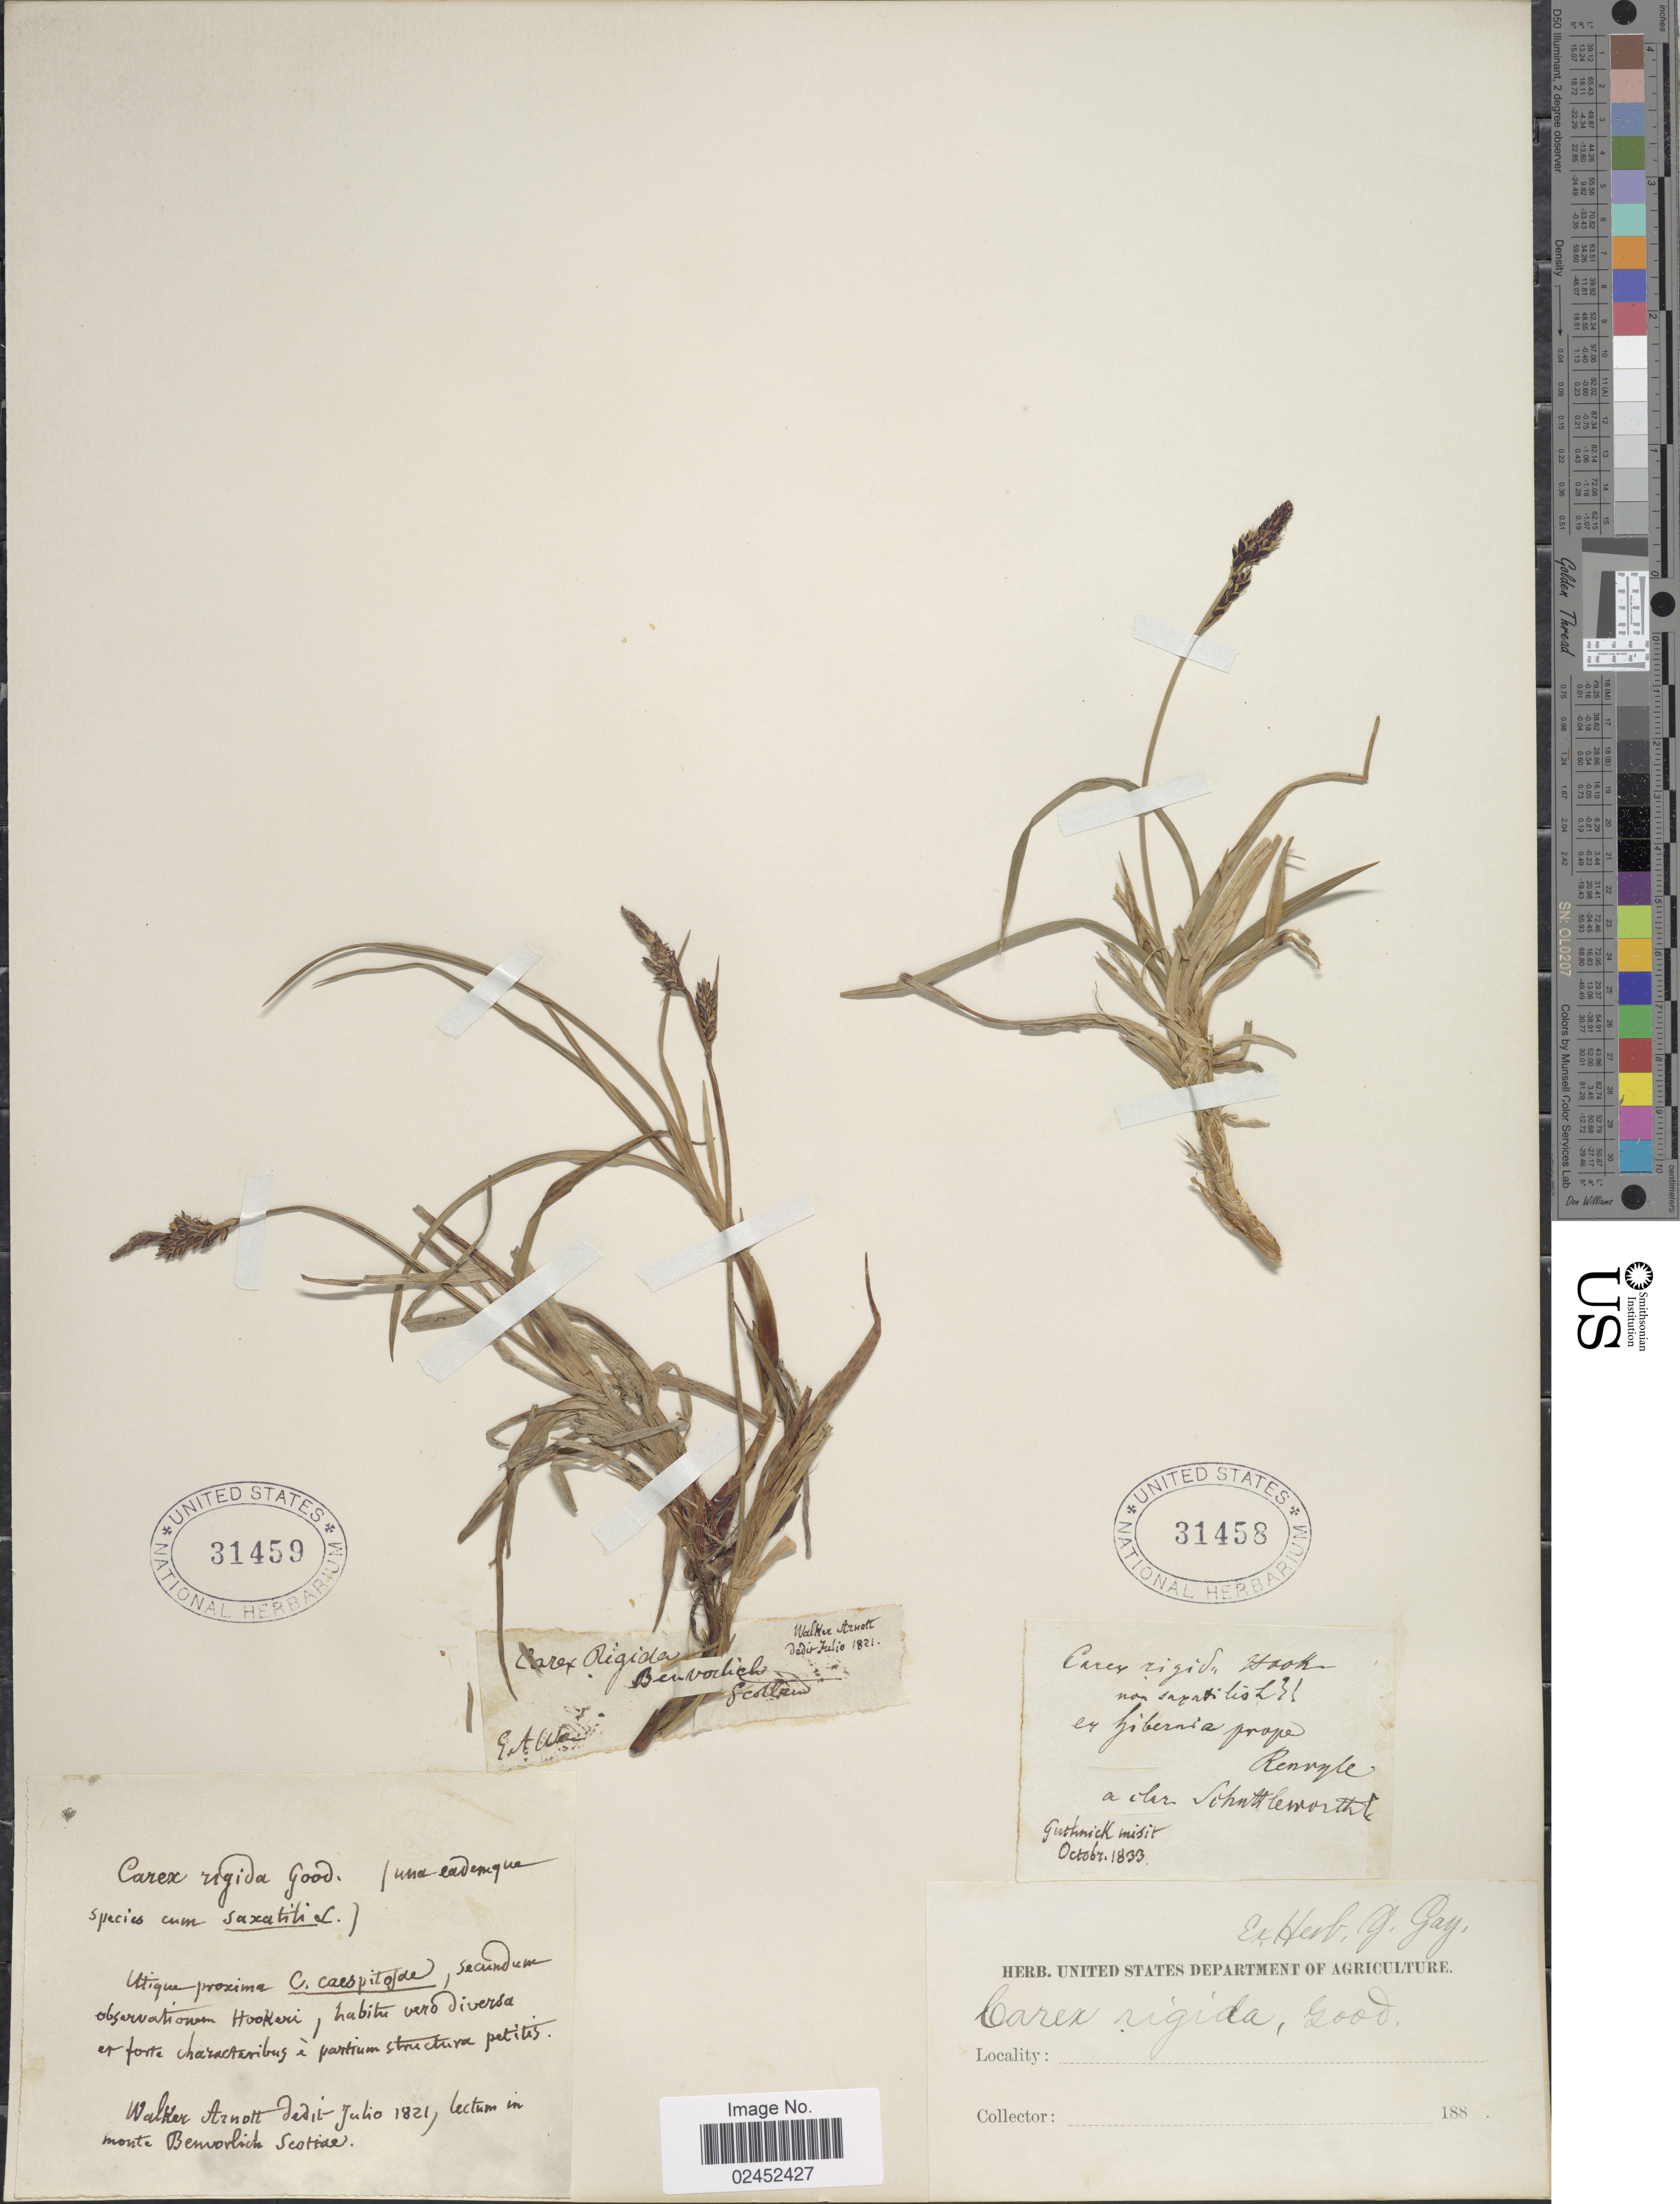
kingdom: Plantae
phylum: Tracheophyta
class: Liliopsida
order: Poales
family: Cyperaceae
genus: Carex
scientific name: Carex dacica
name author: Heuff.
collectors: ex herb. J. Gay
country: United Kingdom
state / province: Scotland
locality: Scotland, Giberna prope a renvzle Sohmitt Ben Vorlich [interpreted]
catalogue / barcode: US 31458-2